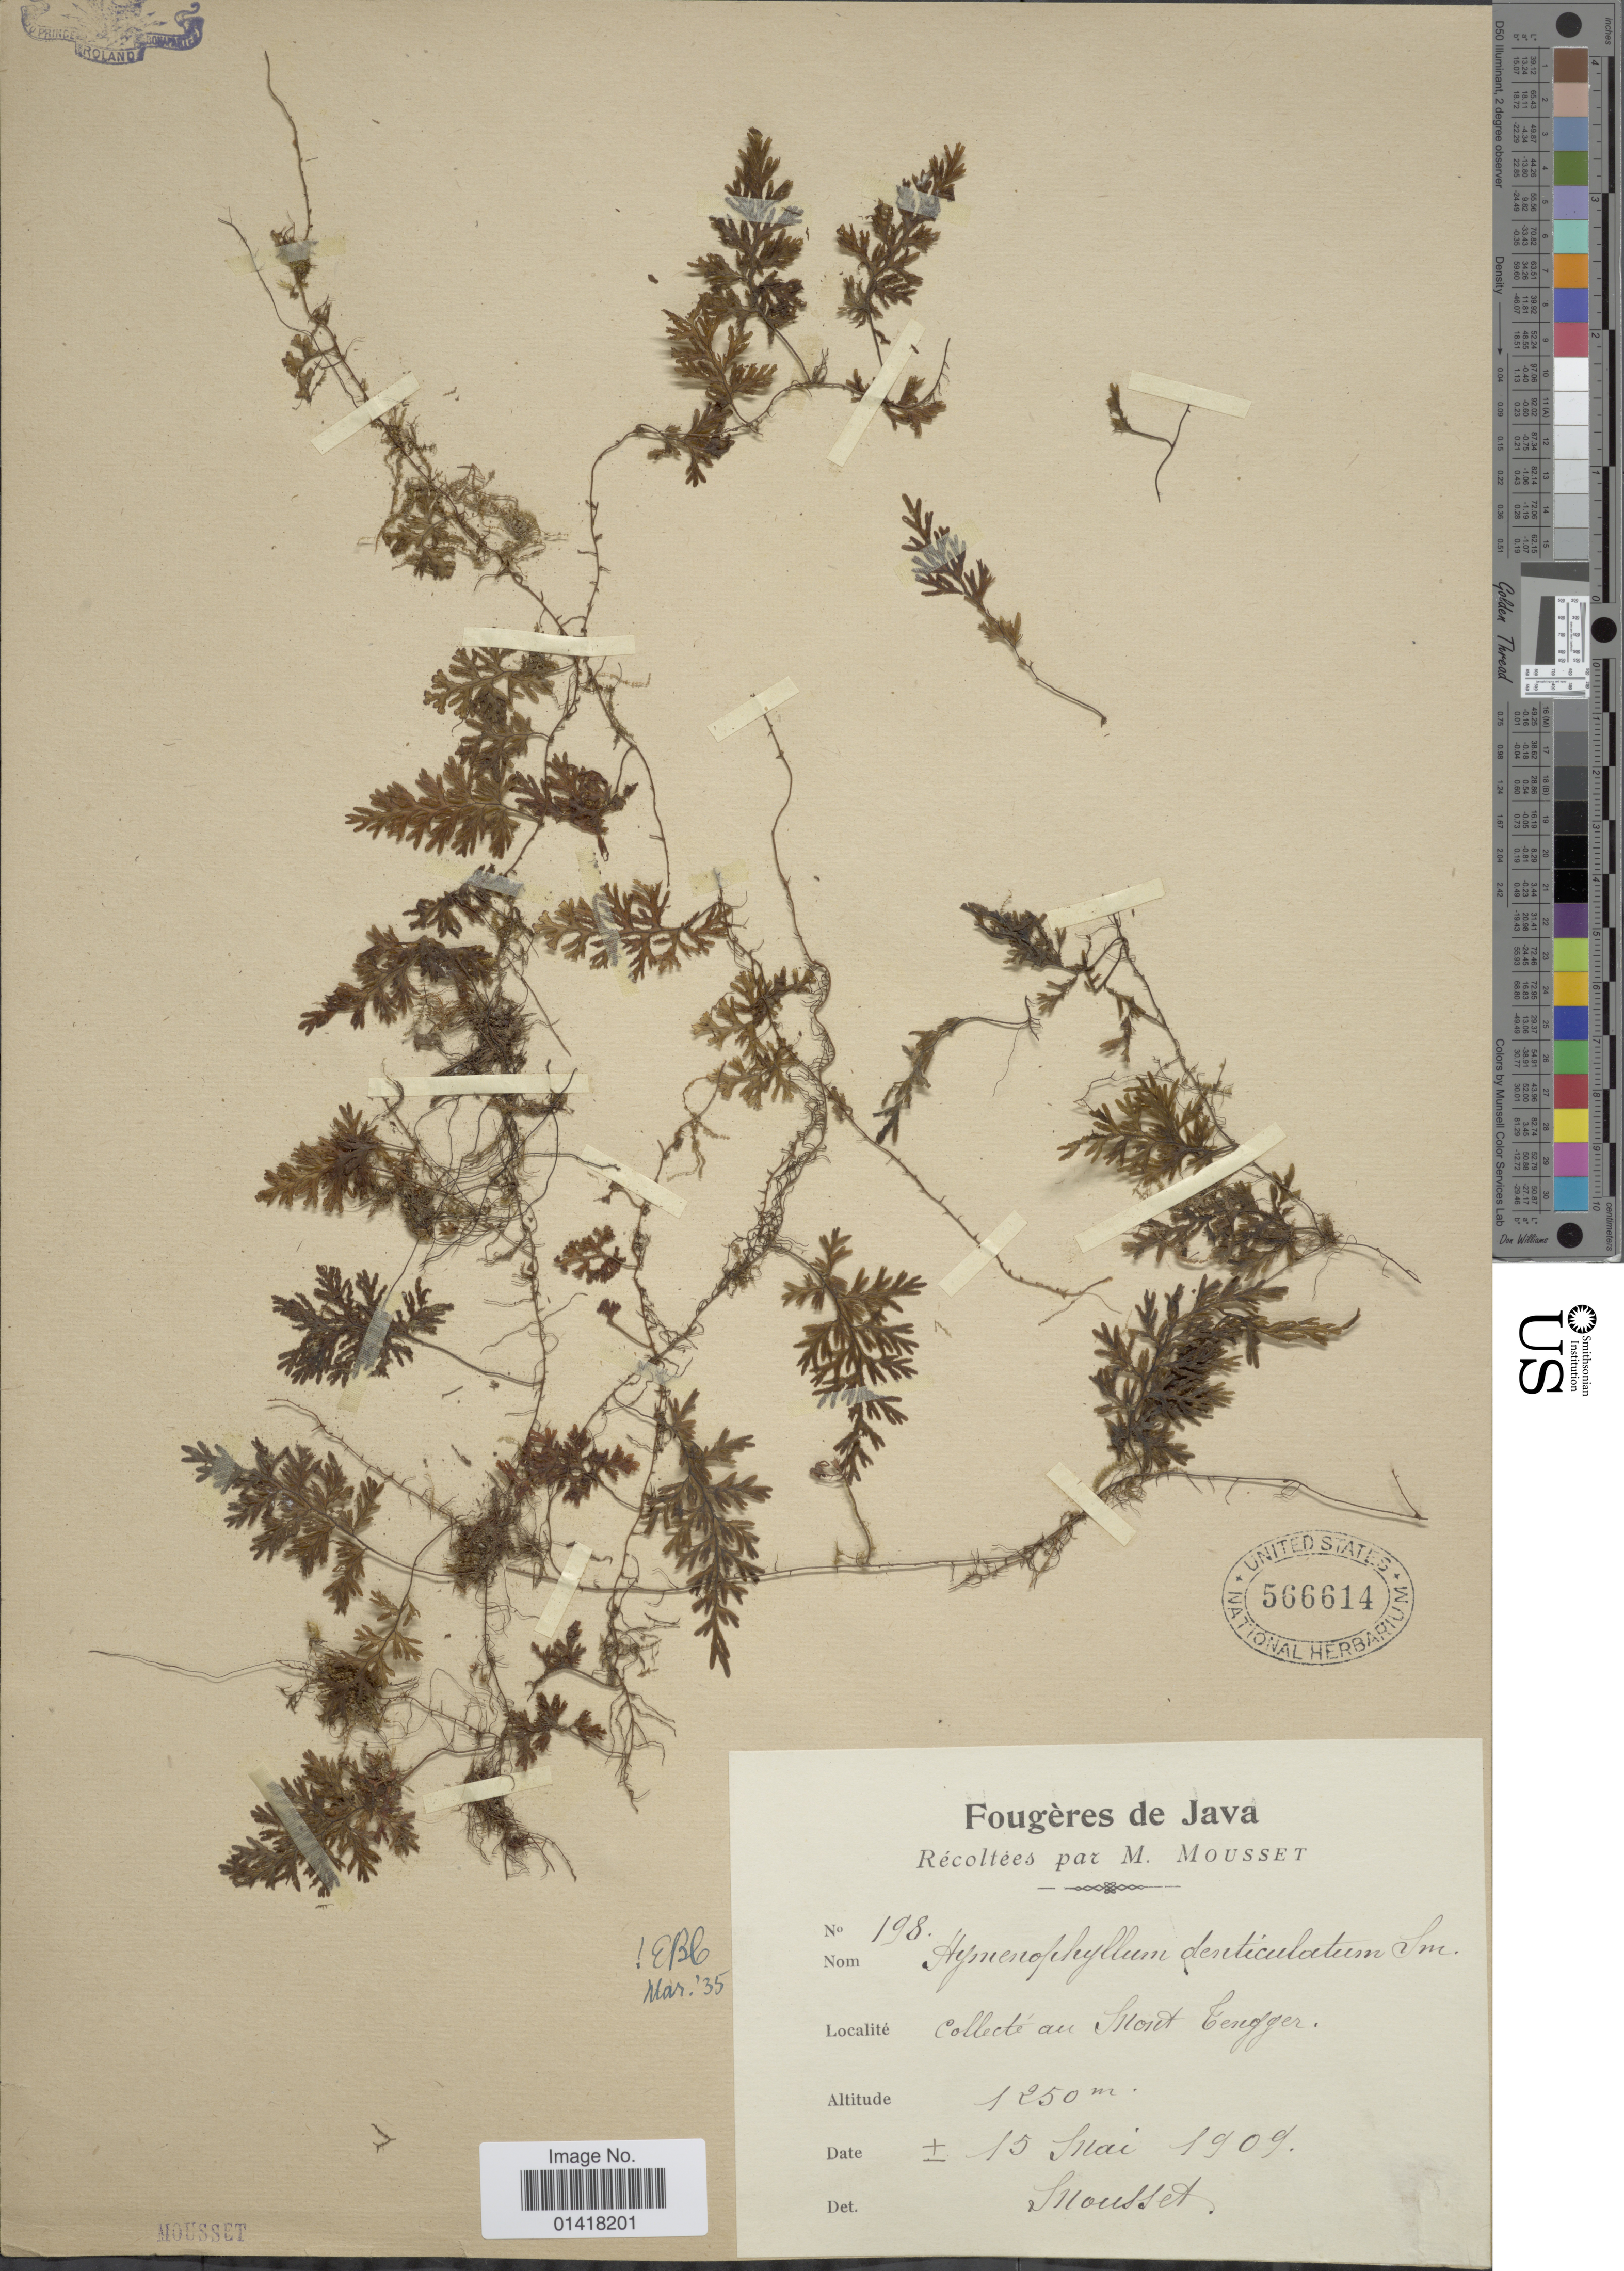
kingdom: Plantae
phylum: Tracheophyta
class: Polypodiopsida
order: Hymenophyllales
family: Hymenophyllaceae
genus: Hymenophyllum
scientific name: Hymenophyllum denticulatum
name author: Sw.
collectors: Mousset, --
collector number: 198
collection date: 1909-05-15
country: Indonesia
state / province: Java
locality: Collecte au Mont Pengger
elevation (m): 1250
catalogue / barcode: US 566614